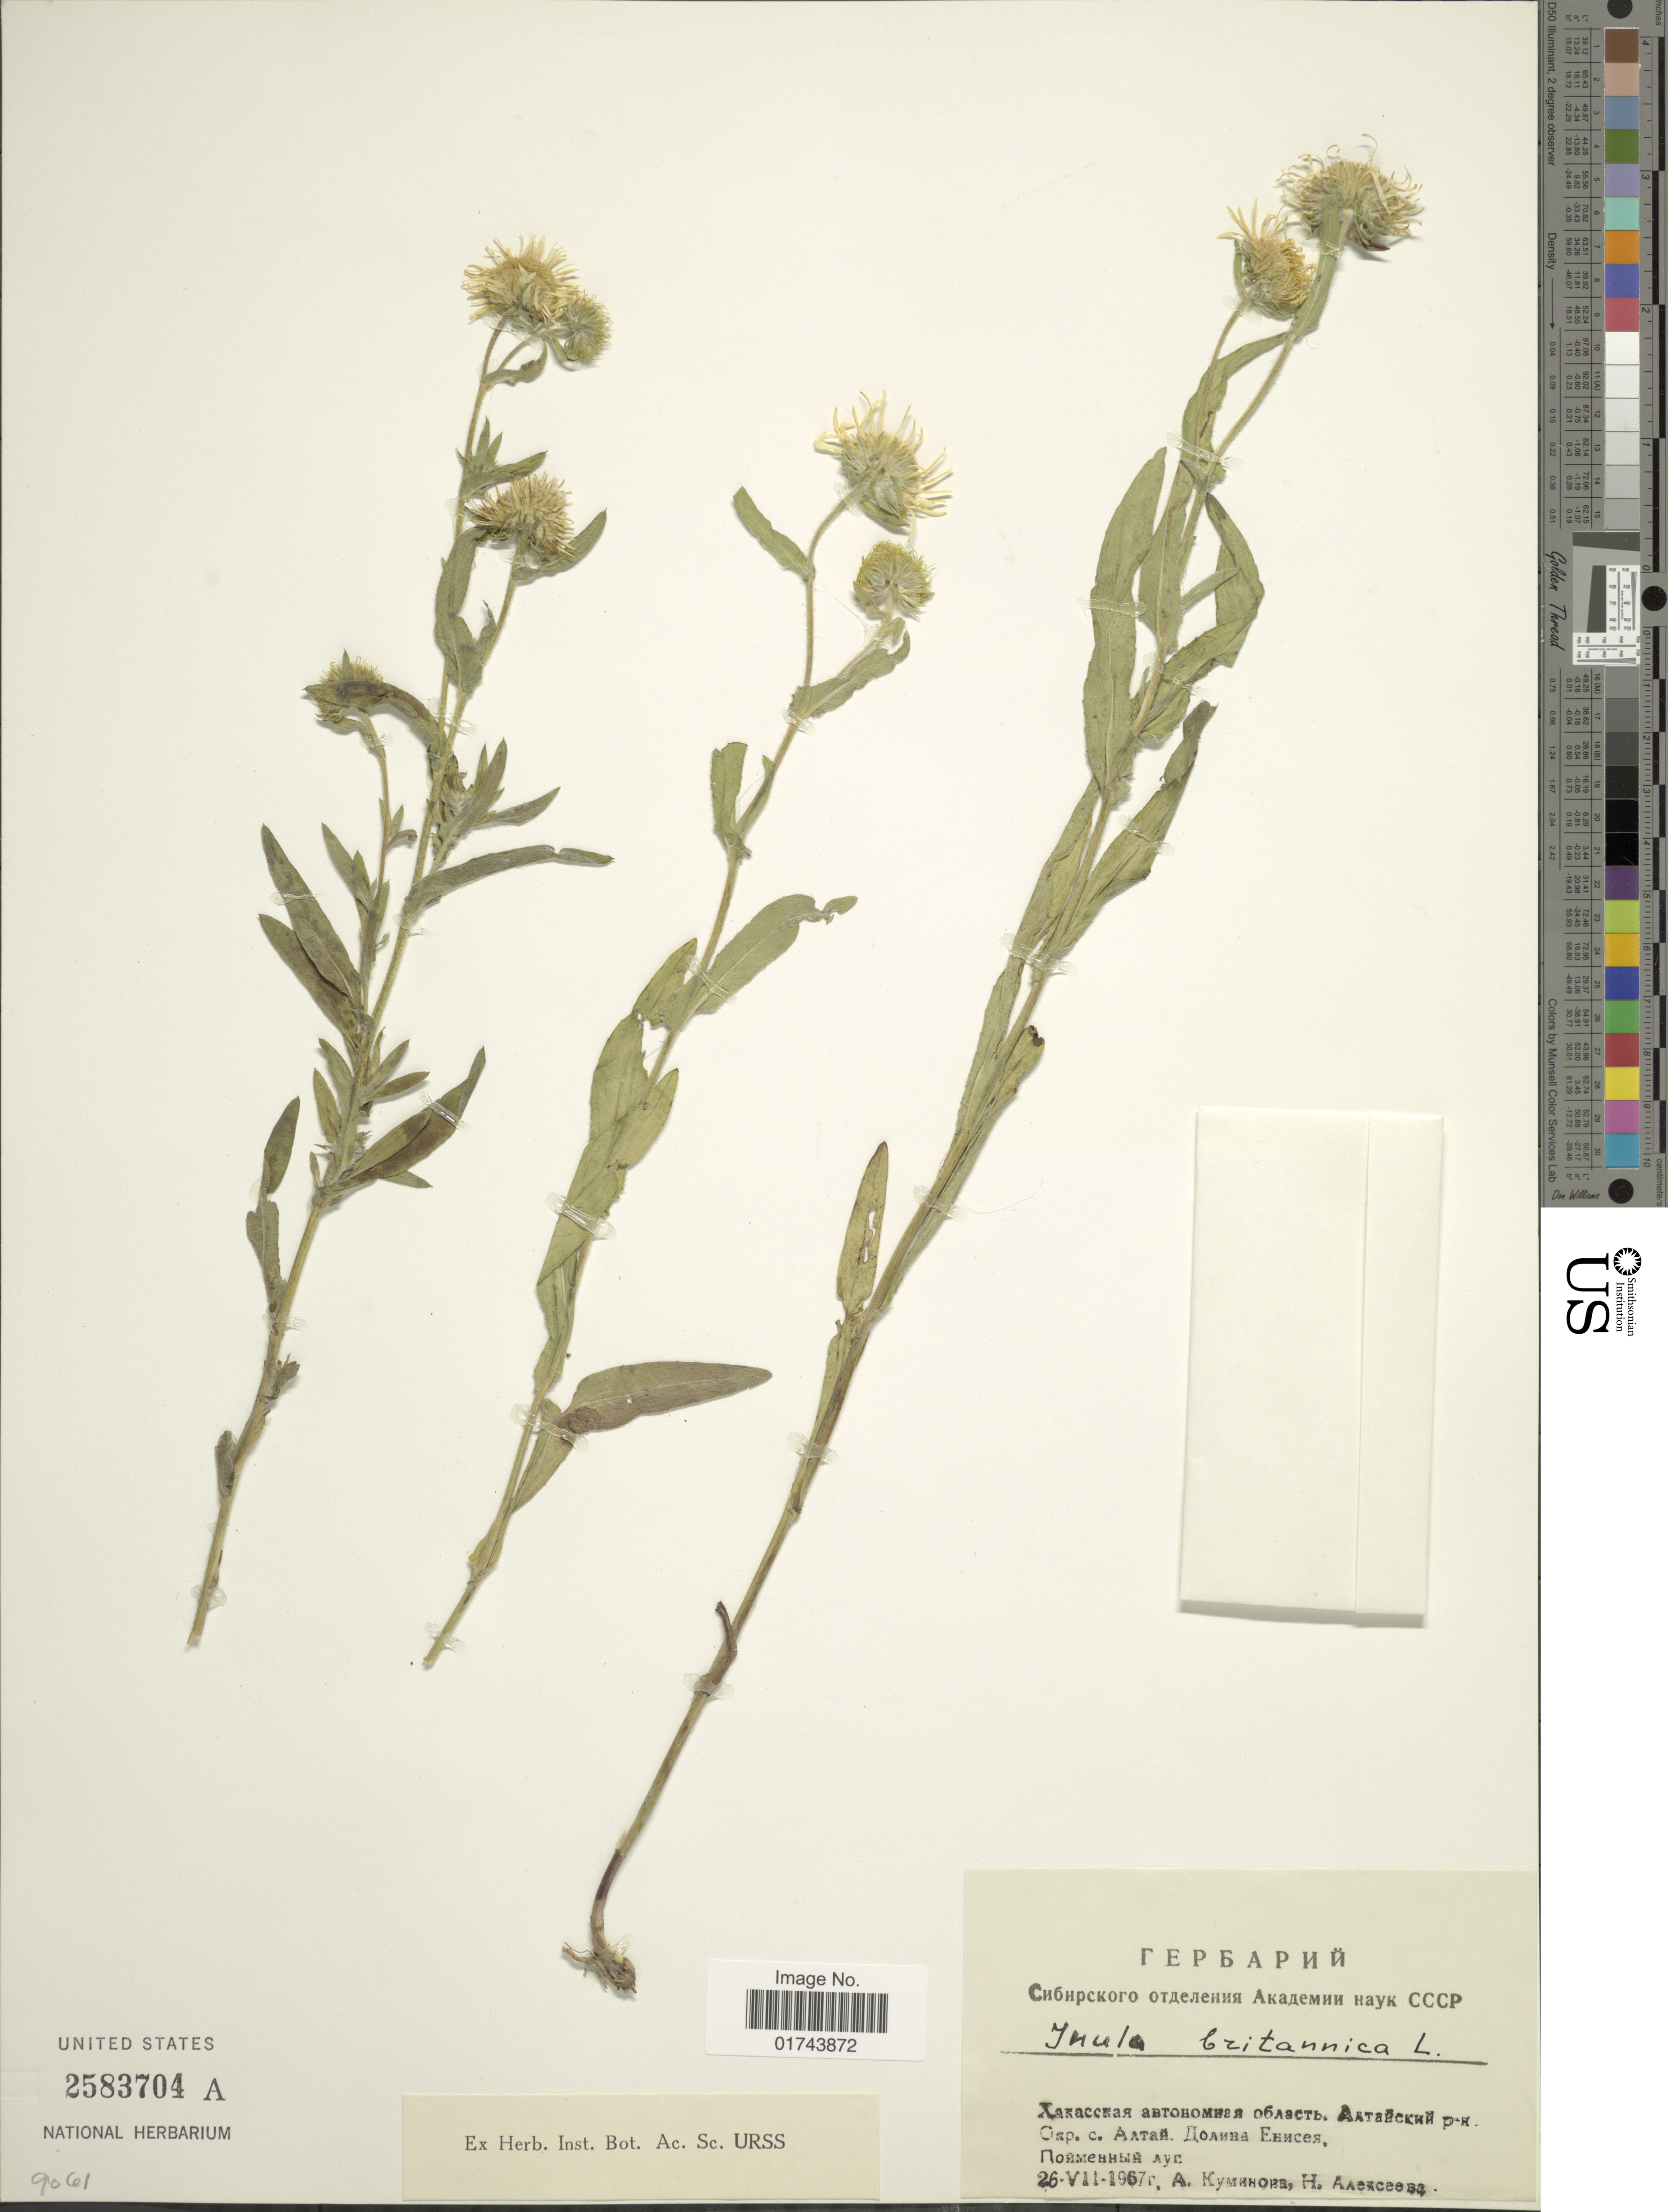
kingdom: Plantae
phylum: Tracheophyta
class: Magnoliopsida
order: Asterales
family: Asteraceae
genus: Inula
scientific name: Inula britannica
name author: L.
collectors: A. Kuminova & N. Alekseeva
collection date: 1967-07-26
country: Russian Federation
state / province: Khakassia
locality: Visinity of village Altai, Valley of river Yenisey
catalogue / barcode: US 2583704A